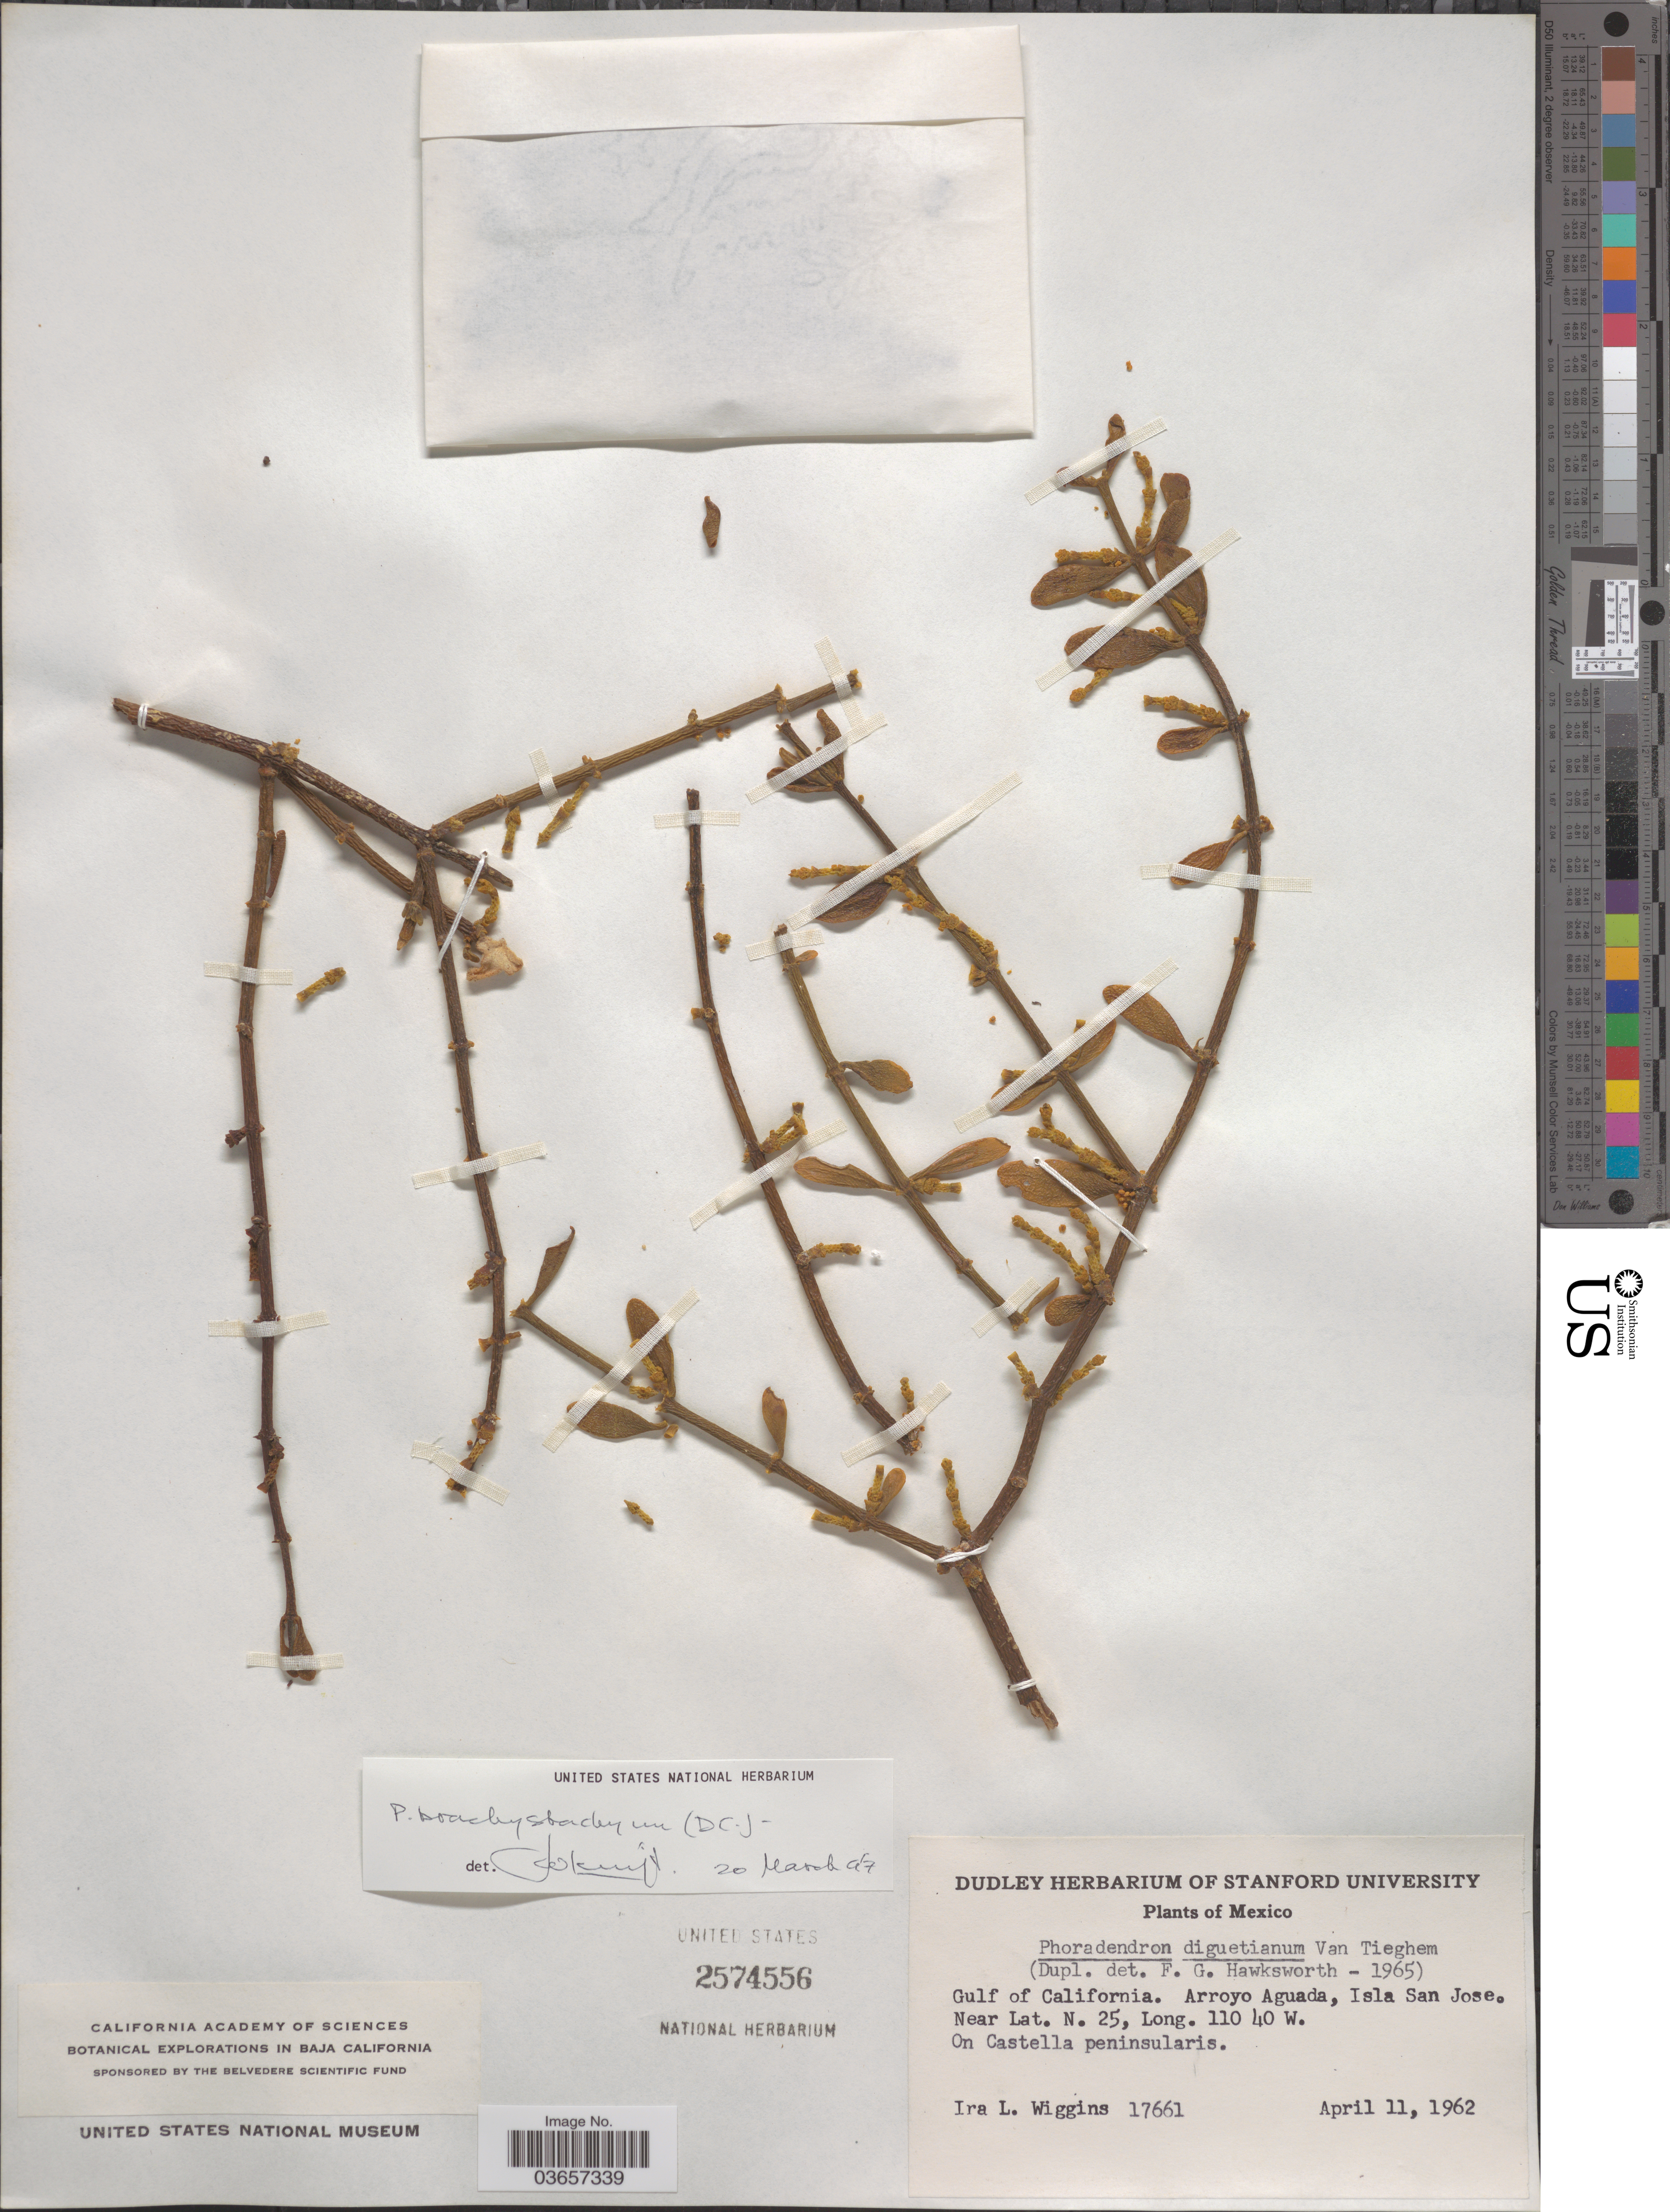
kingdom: Plantae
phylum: Tracheophyta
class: Magnoliopsida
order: Santalales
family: Viscaceae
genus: Phoradendron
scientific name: Phoradendron brachystachyum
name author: (DC.) Oliv.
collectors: I. L. Wiggins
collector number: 17661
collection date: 1962-04-11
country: Mexico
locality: Gulf of California. Arroyo Aguada, Isla San Jose. On Castella peninsularis.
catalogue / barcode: US 2574556